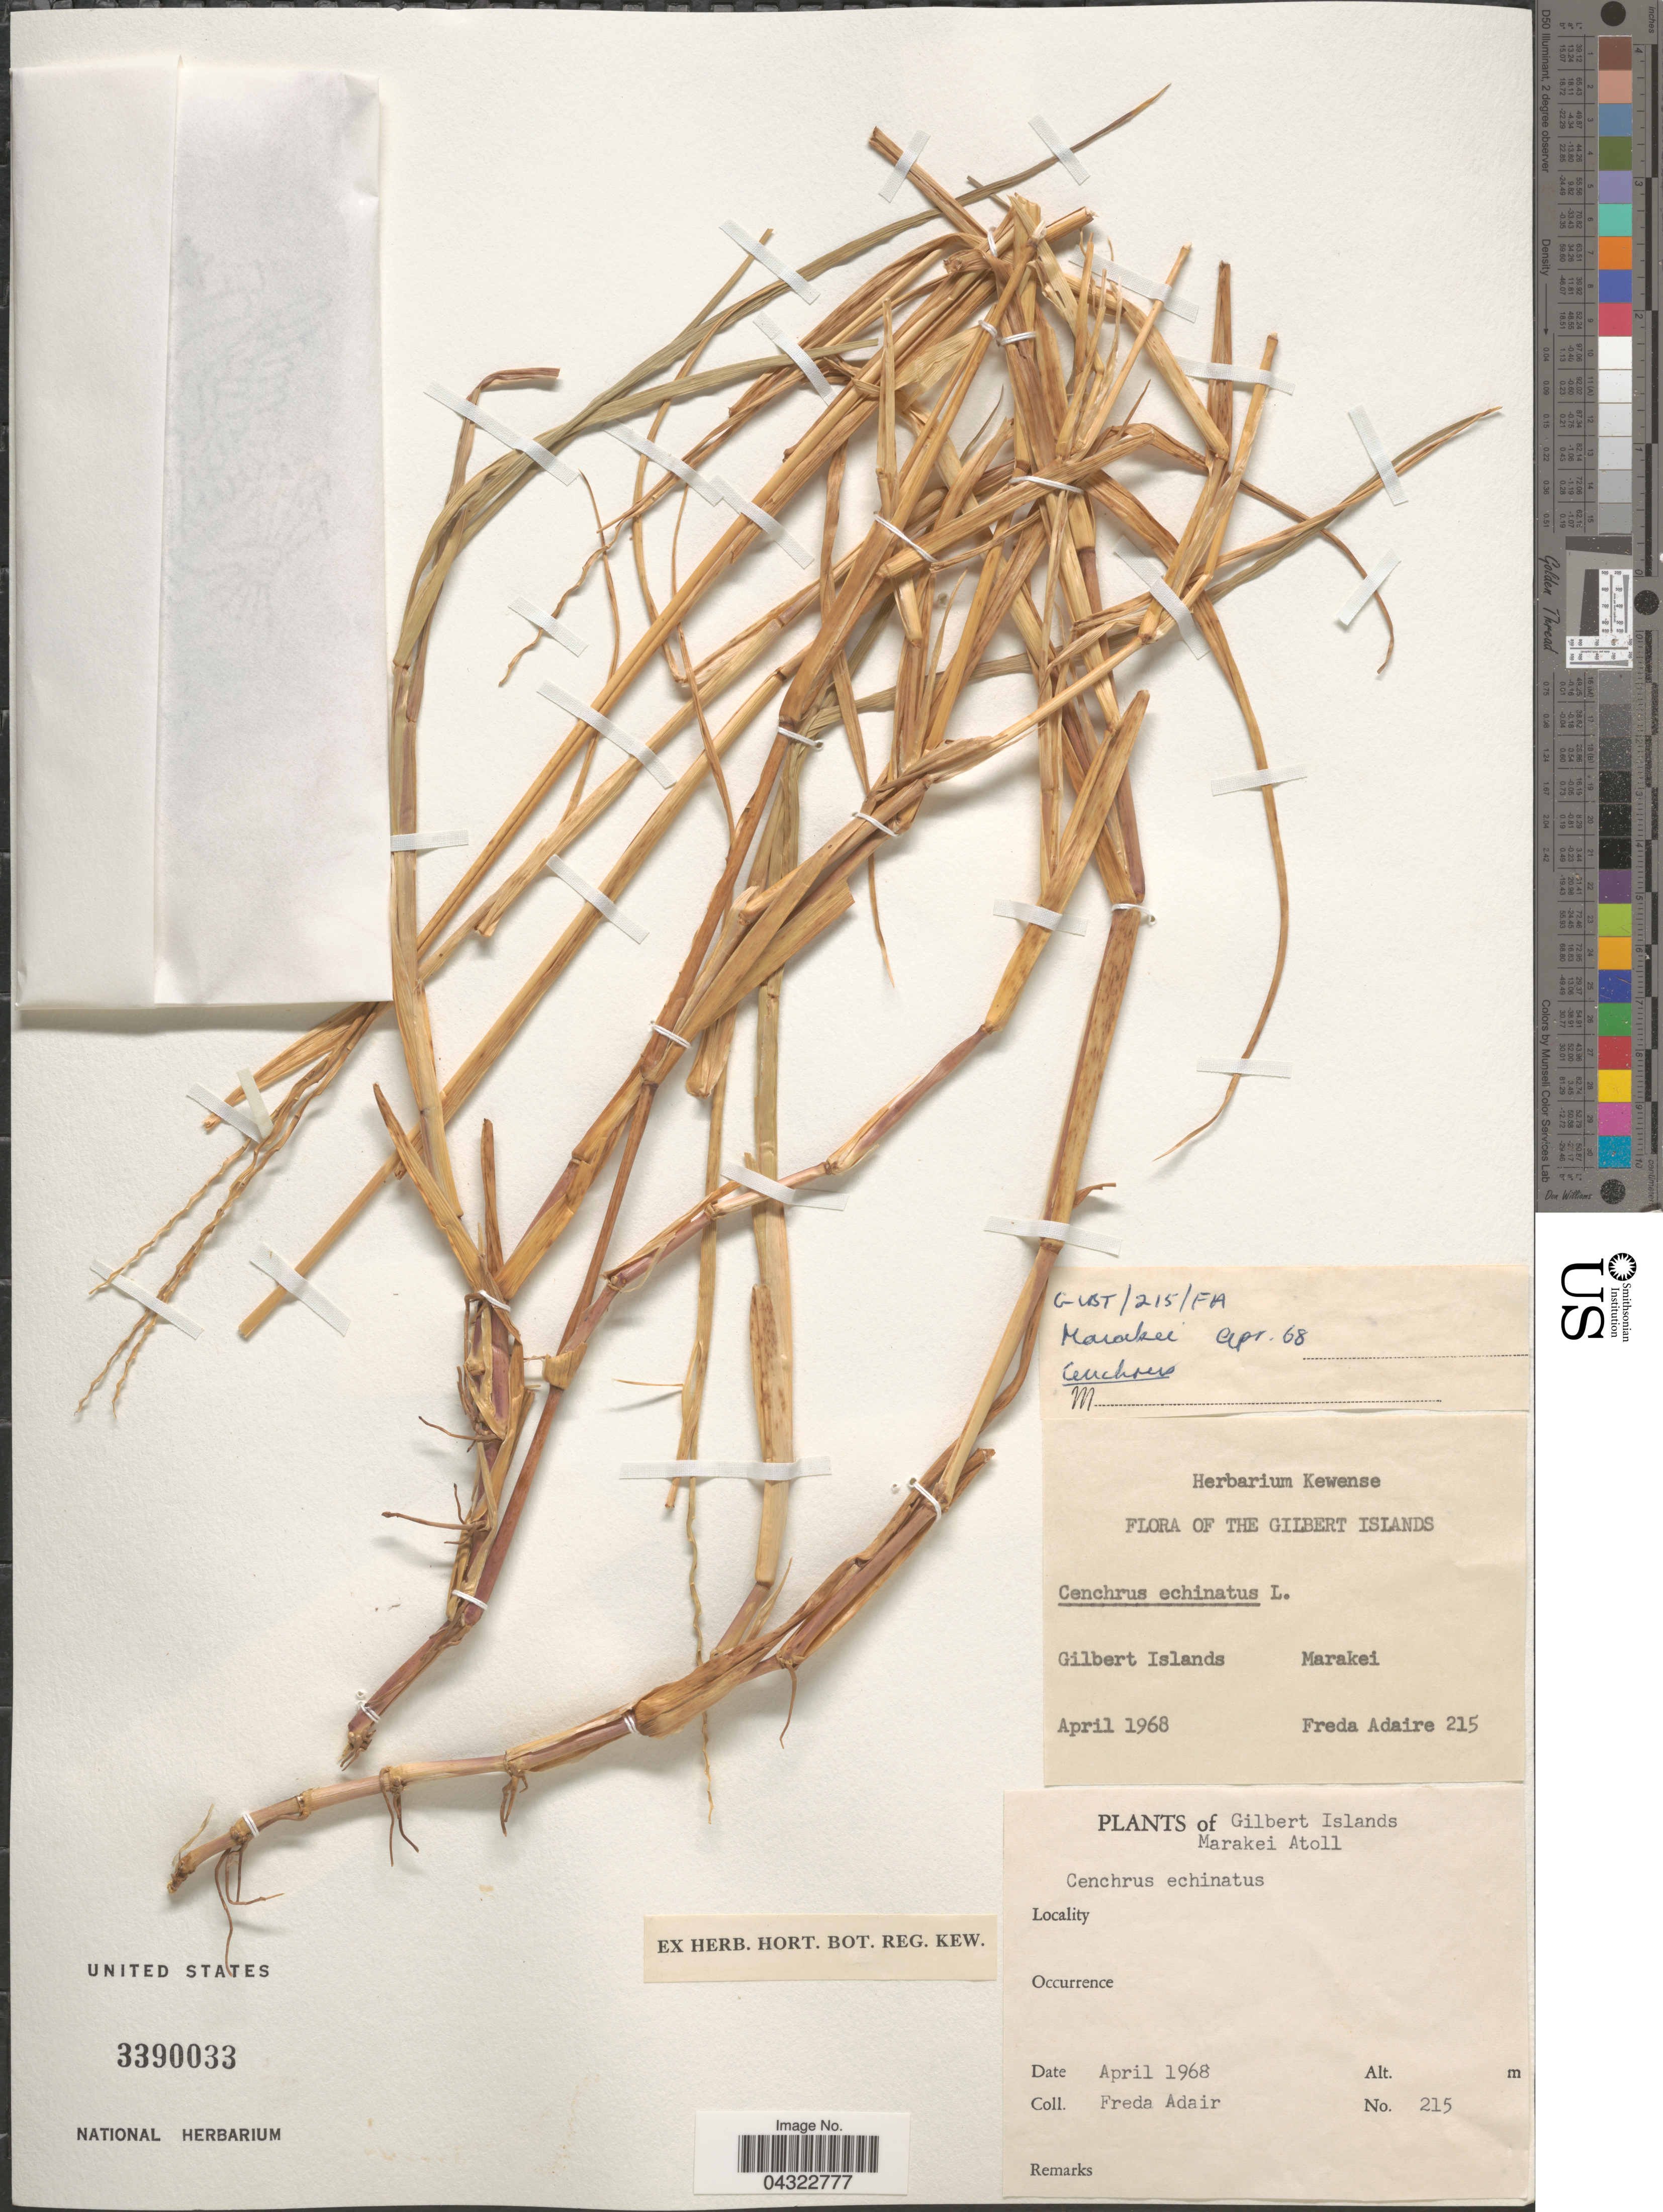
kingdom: Plantae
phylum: Tracheophyta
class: Liliopsida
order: Poales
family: Poaceae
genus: Cenchrus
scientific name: Cenchrus echinatus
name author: L.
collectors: F. Adair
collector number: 215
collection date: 1968-04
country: Kiribati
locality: The Gilbert Islands. Marakei. Marakei Atoll.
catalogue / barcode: US 3390033